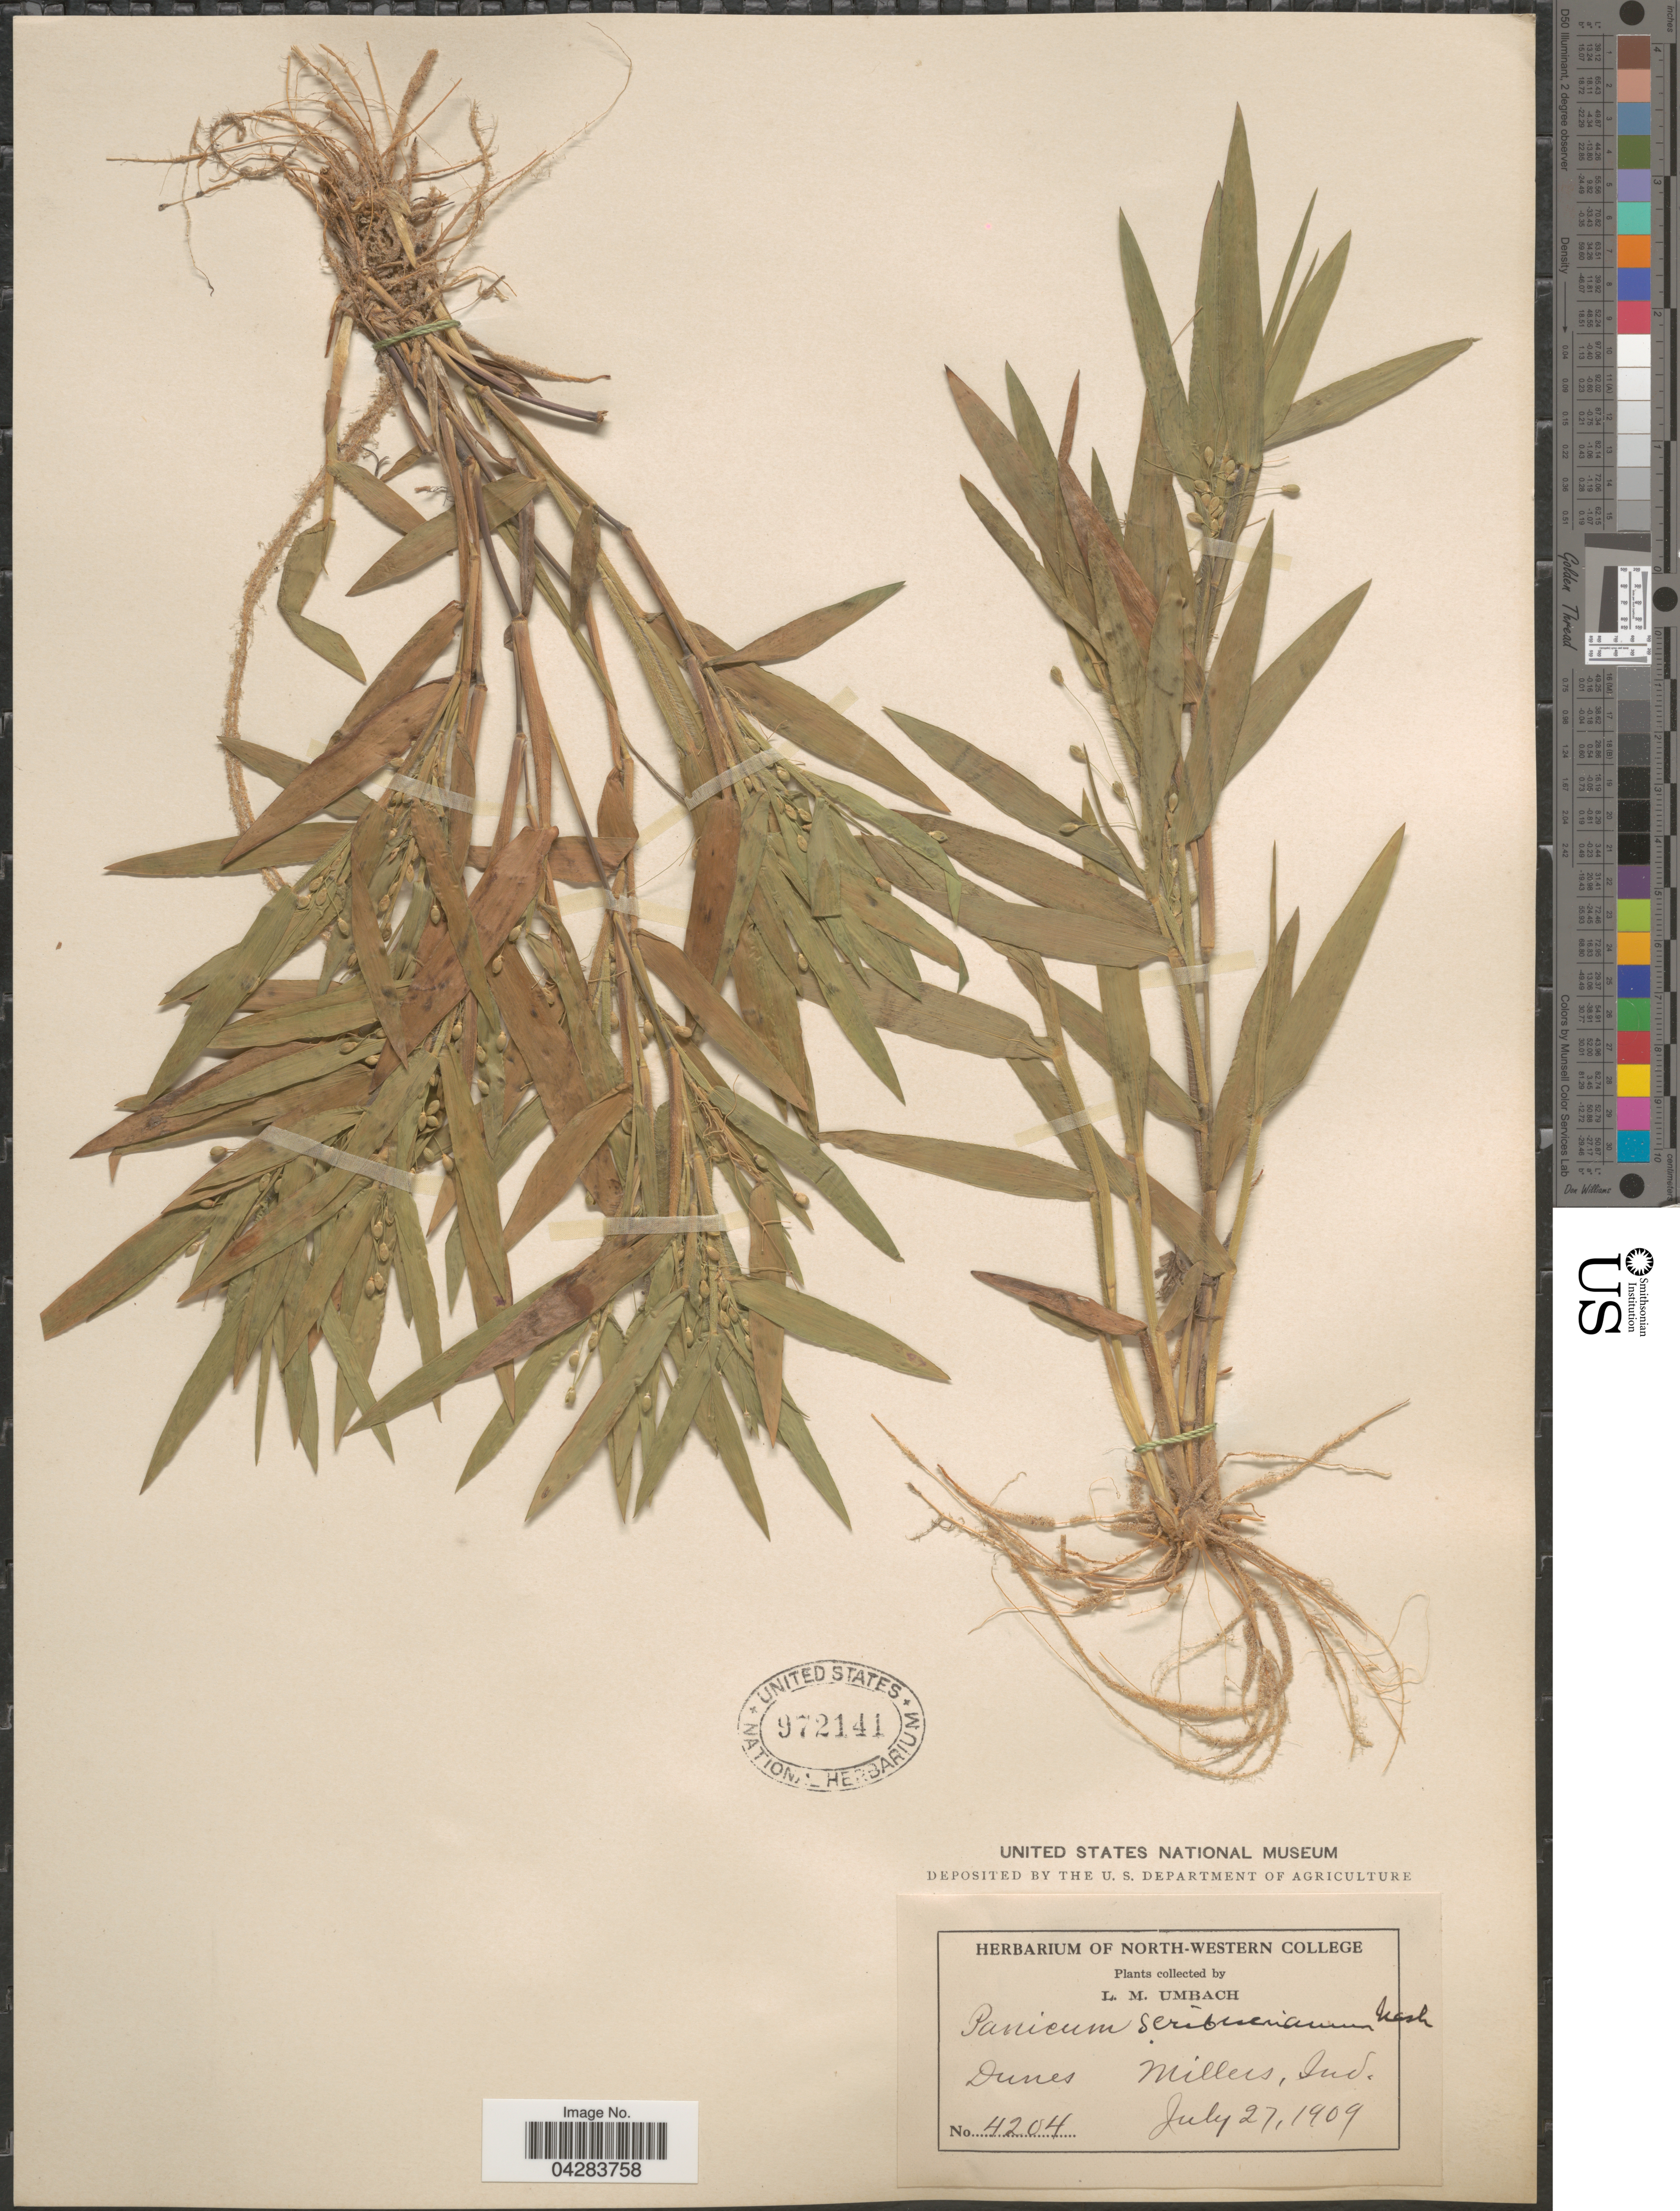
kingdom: Plantae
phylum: Tracheophyta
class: Liliopsida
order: Poales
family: Poaceae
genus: Dichanthelium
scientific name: Dichanthelium oligosanthes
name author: (Schult.) Gould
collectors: L. M. Umbach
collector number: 4204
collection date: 1909-07-27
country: United States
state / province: Indiana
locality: Dunes. Millers.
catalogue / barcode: US 972141